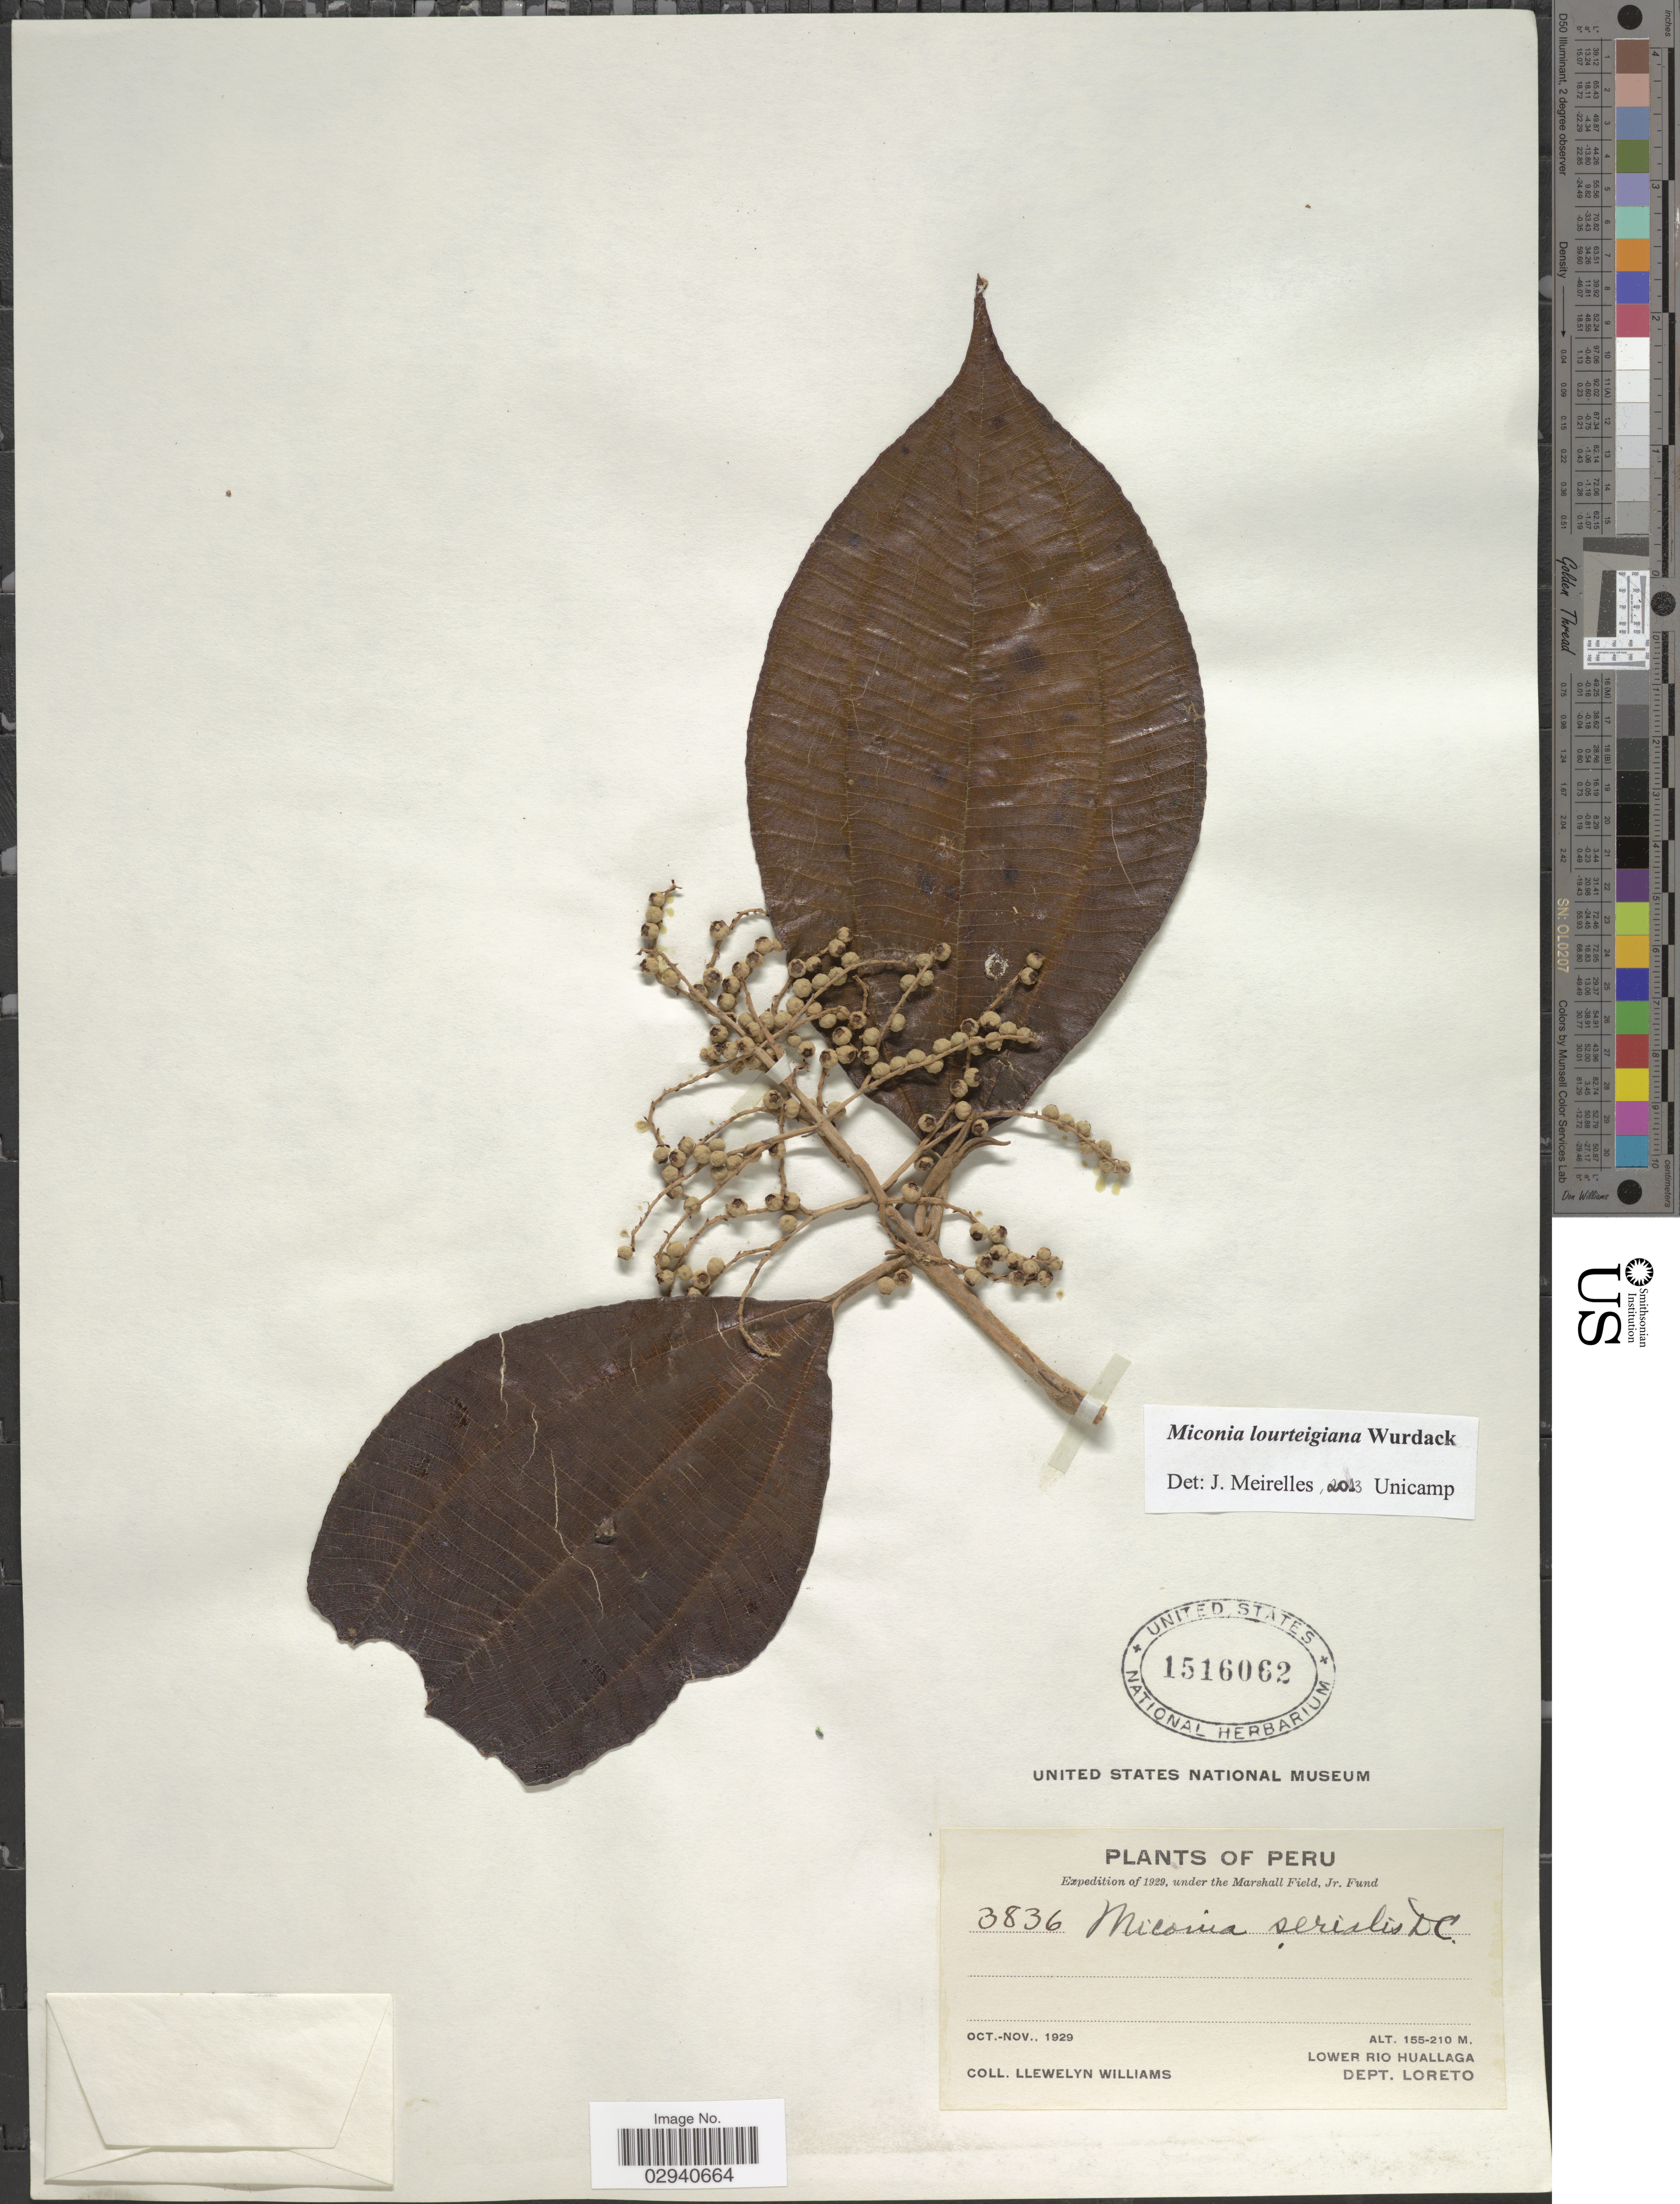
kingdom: Plantae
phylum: Tracheophyta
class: Magnoliopsida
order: Myrtales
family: Melastomataceae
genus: Miconia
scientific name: Miconia lourteigiana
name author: Wurdack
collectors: Ll. Williams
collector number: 3836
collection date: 1929-10/1929-11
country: Peru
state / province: Loreto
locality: Lower Rio Huallaga. Dept. Loreto.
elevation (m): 155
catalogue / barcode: US 1516062